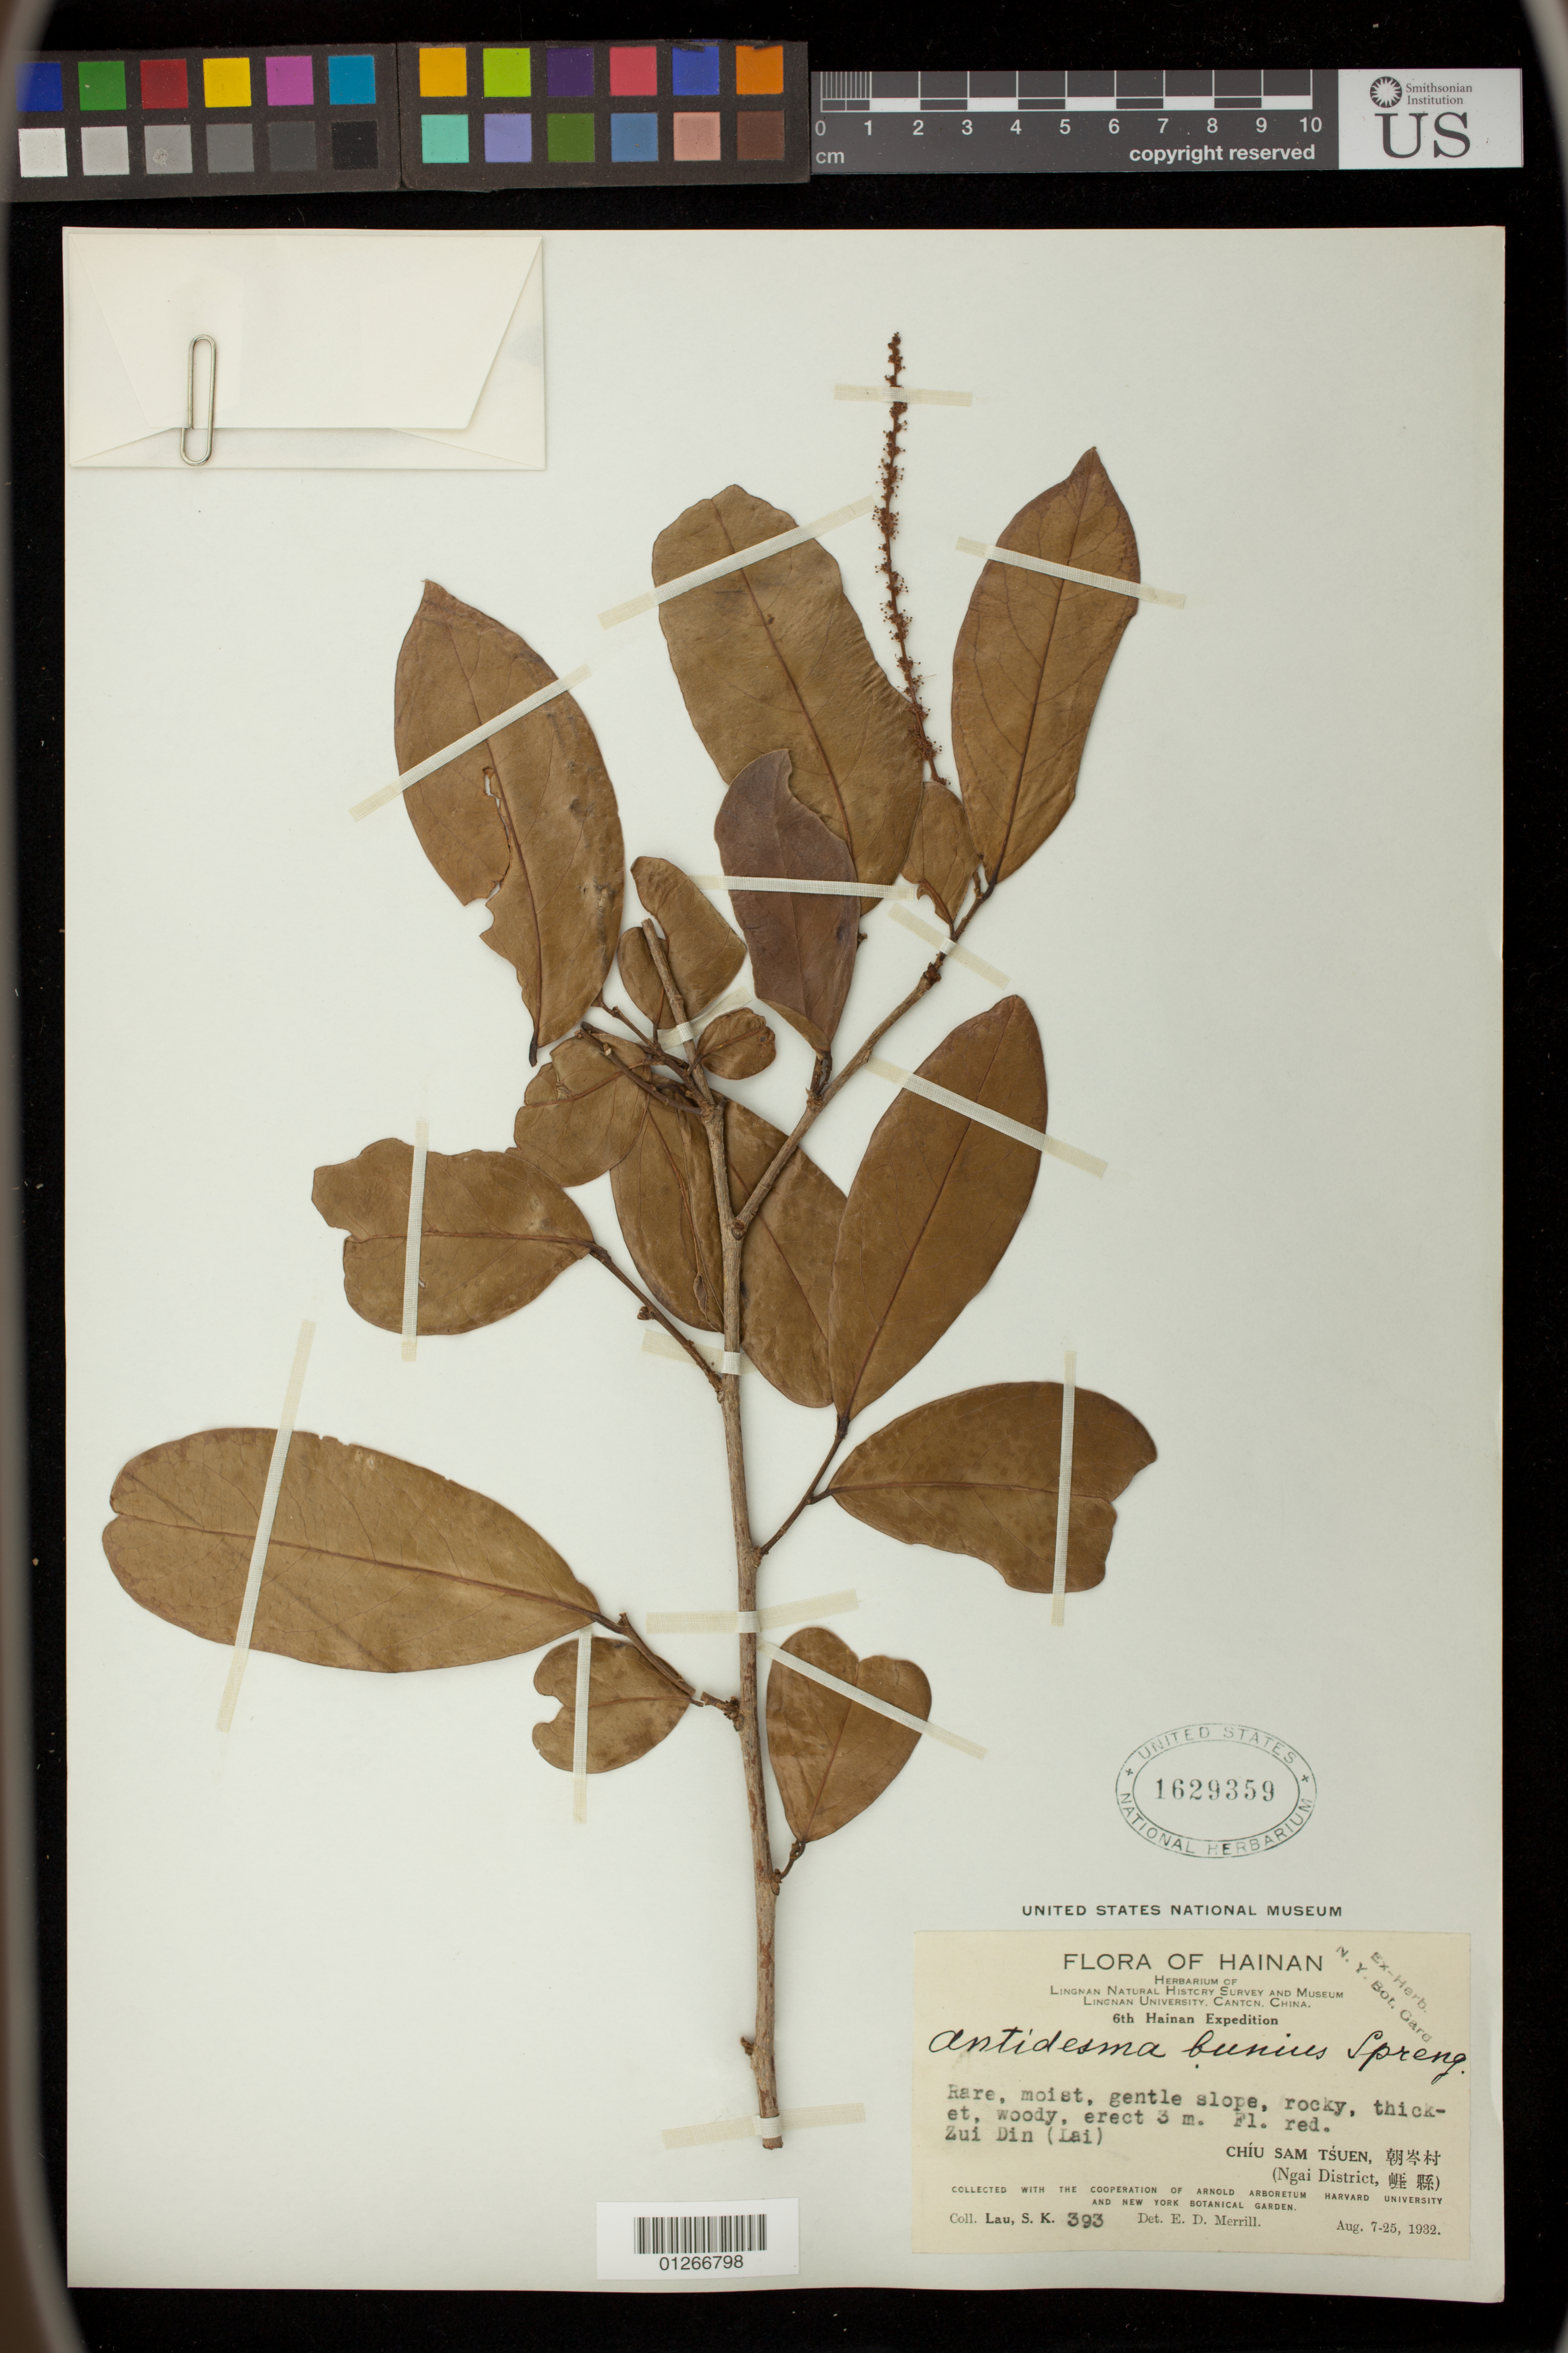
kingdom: Plantae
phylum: Tracheophyta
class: Magnoliopsida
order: Malpighiales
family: Phyllanthaceae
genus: Antidesma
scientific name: Antidesma bunius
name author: (L.) Spreng.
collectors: S. K. Lau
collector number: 393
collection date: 1932-08-07/1932-08-25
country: China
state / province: Hainan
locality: Chiu Sam Tsuen. Ngai District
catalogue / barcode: US 1629359